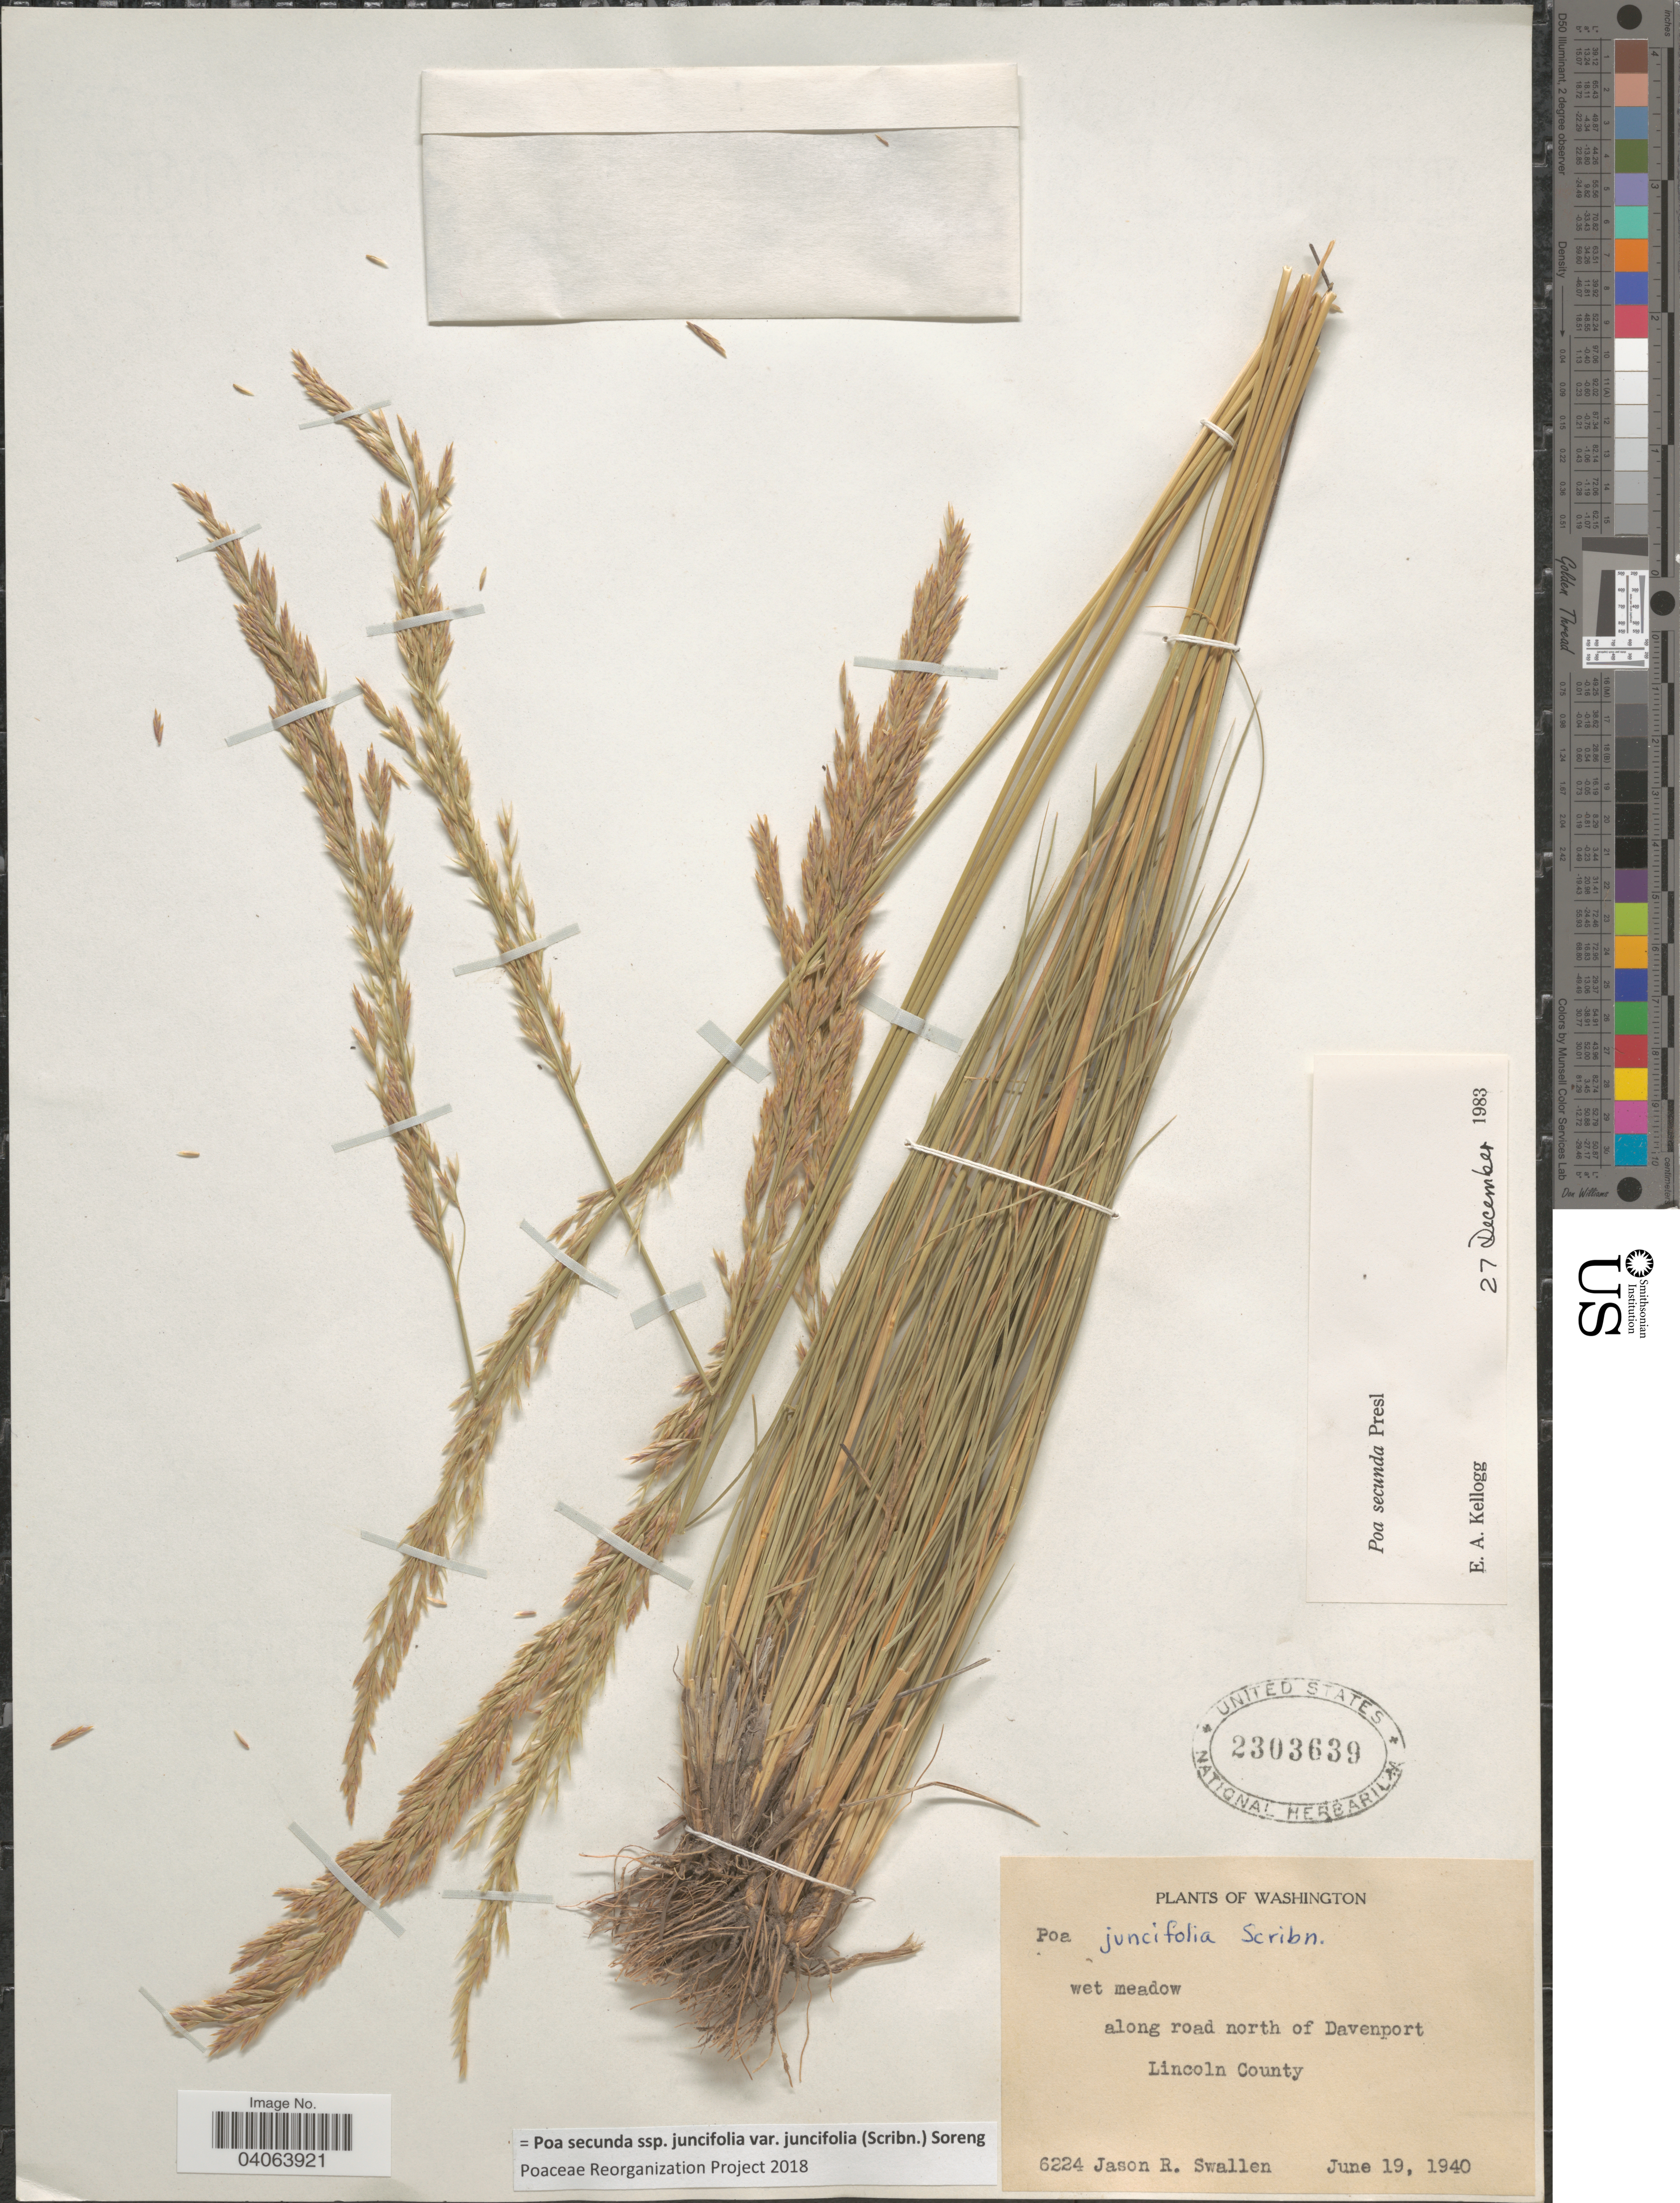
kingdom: Plantae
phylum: Tracheophyta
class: Liliopsida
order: Poales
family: Poaceae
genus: Poa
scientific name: Poa secunda subsp. juncifolia var. juncifolia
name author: (Scribn.) Soreng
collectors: J. R. Swallen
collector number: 6224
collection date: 1940-06-19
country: United States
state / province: Washington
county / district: Lincoln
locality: Along road north of Davenport. Lincoln County.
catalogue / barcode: US 2303639